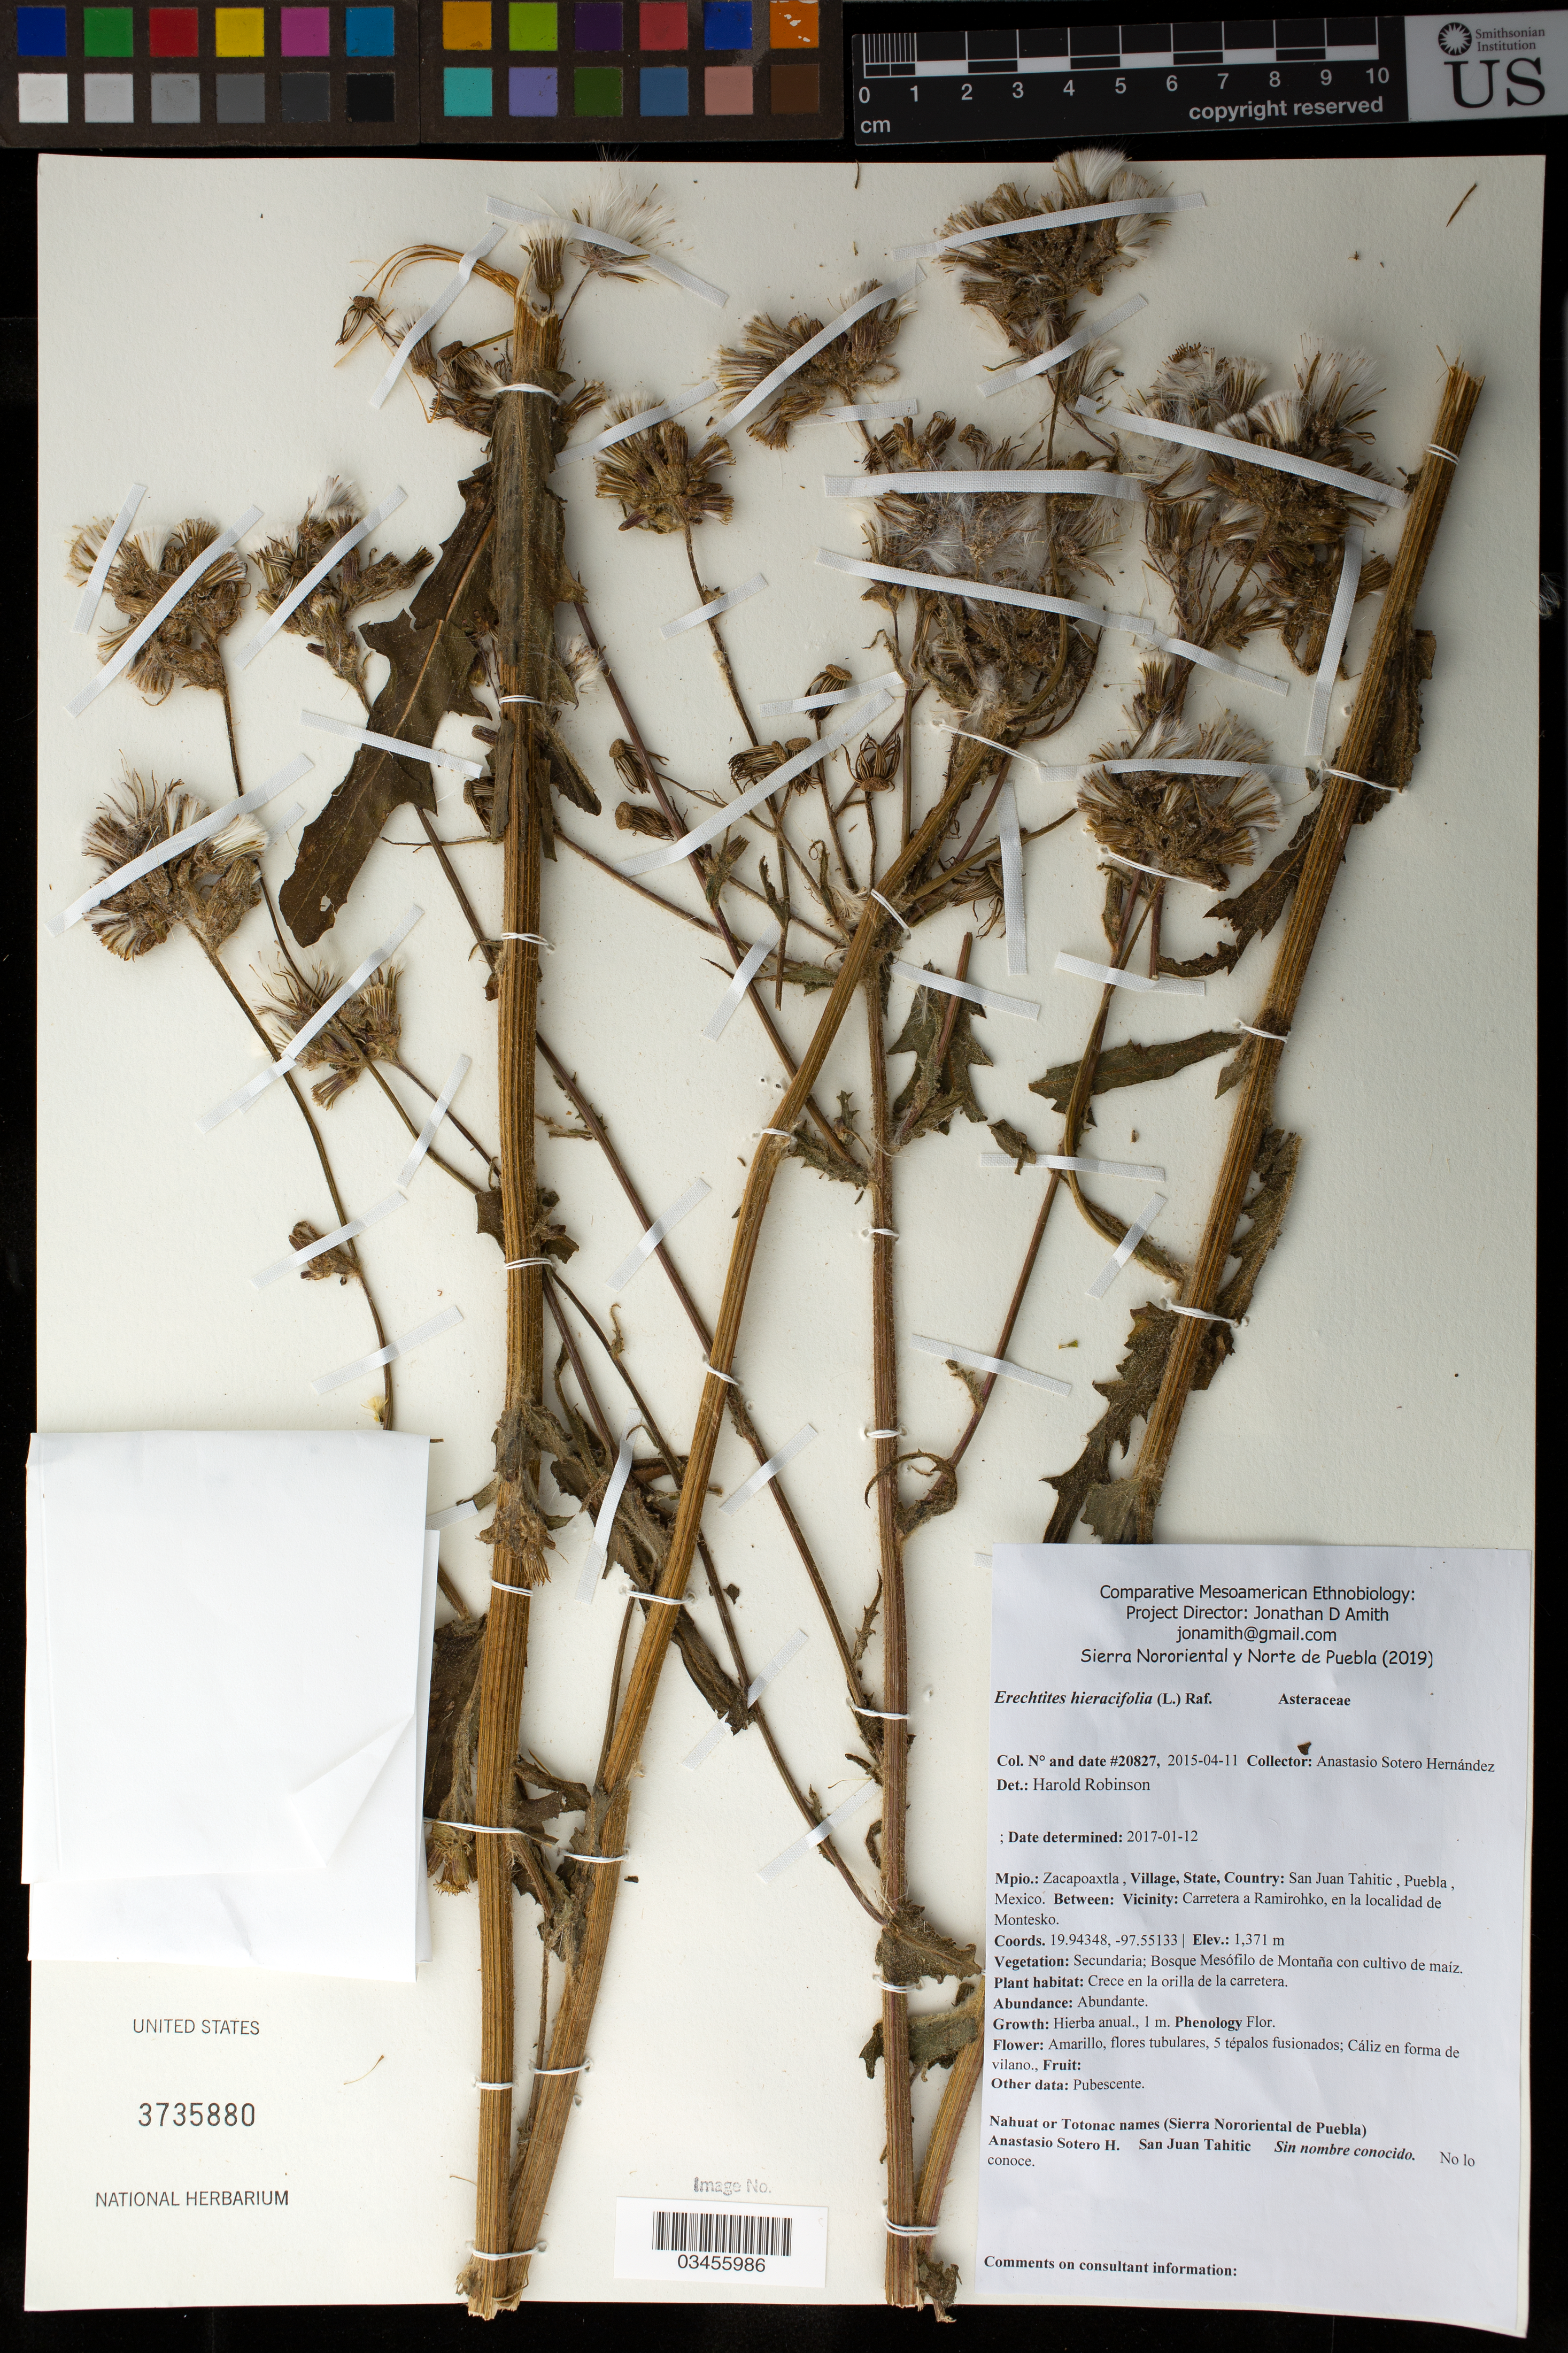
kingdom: Plantae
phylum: Tracheophyta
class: Magnoliopsida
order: Asterales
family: Asteraceae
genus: Erechtites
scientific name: Erechtites hieraciifolius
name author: (L.) Raf. ex DC.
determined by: Robinson, Harold E., (US)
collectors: A. Sotero H.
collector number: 20827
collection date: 2015-04-11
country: México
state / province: Puebla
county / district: Zacapoaxtla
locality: PUEBLO: San Juan Tahitic; LOCALIDAD EXACTA: Carretera a Ramirohko, en la localidad de Montesko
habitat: Bosque mesófilo de montaña con cultivo de maíz | Crece en la orilla de la carretera.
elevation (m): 1371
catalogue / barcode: US 3735880